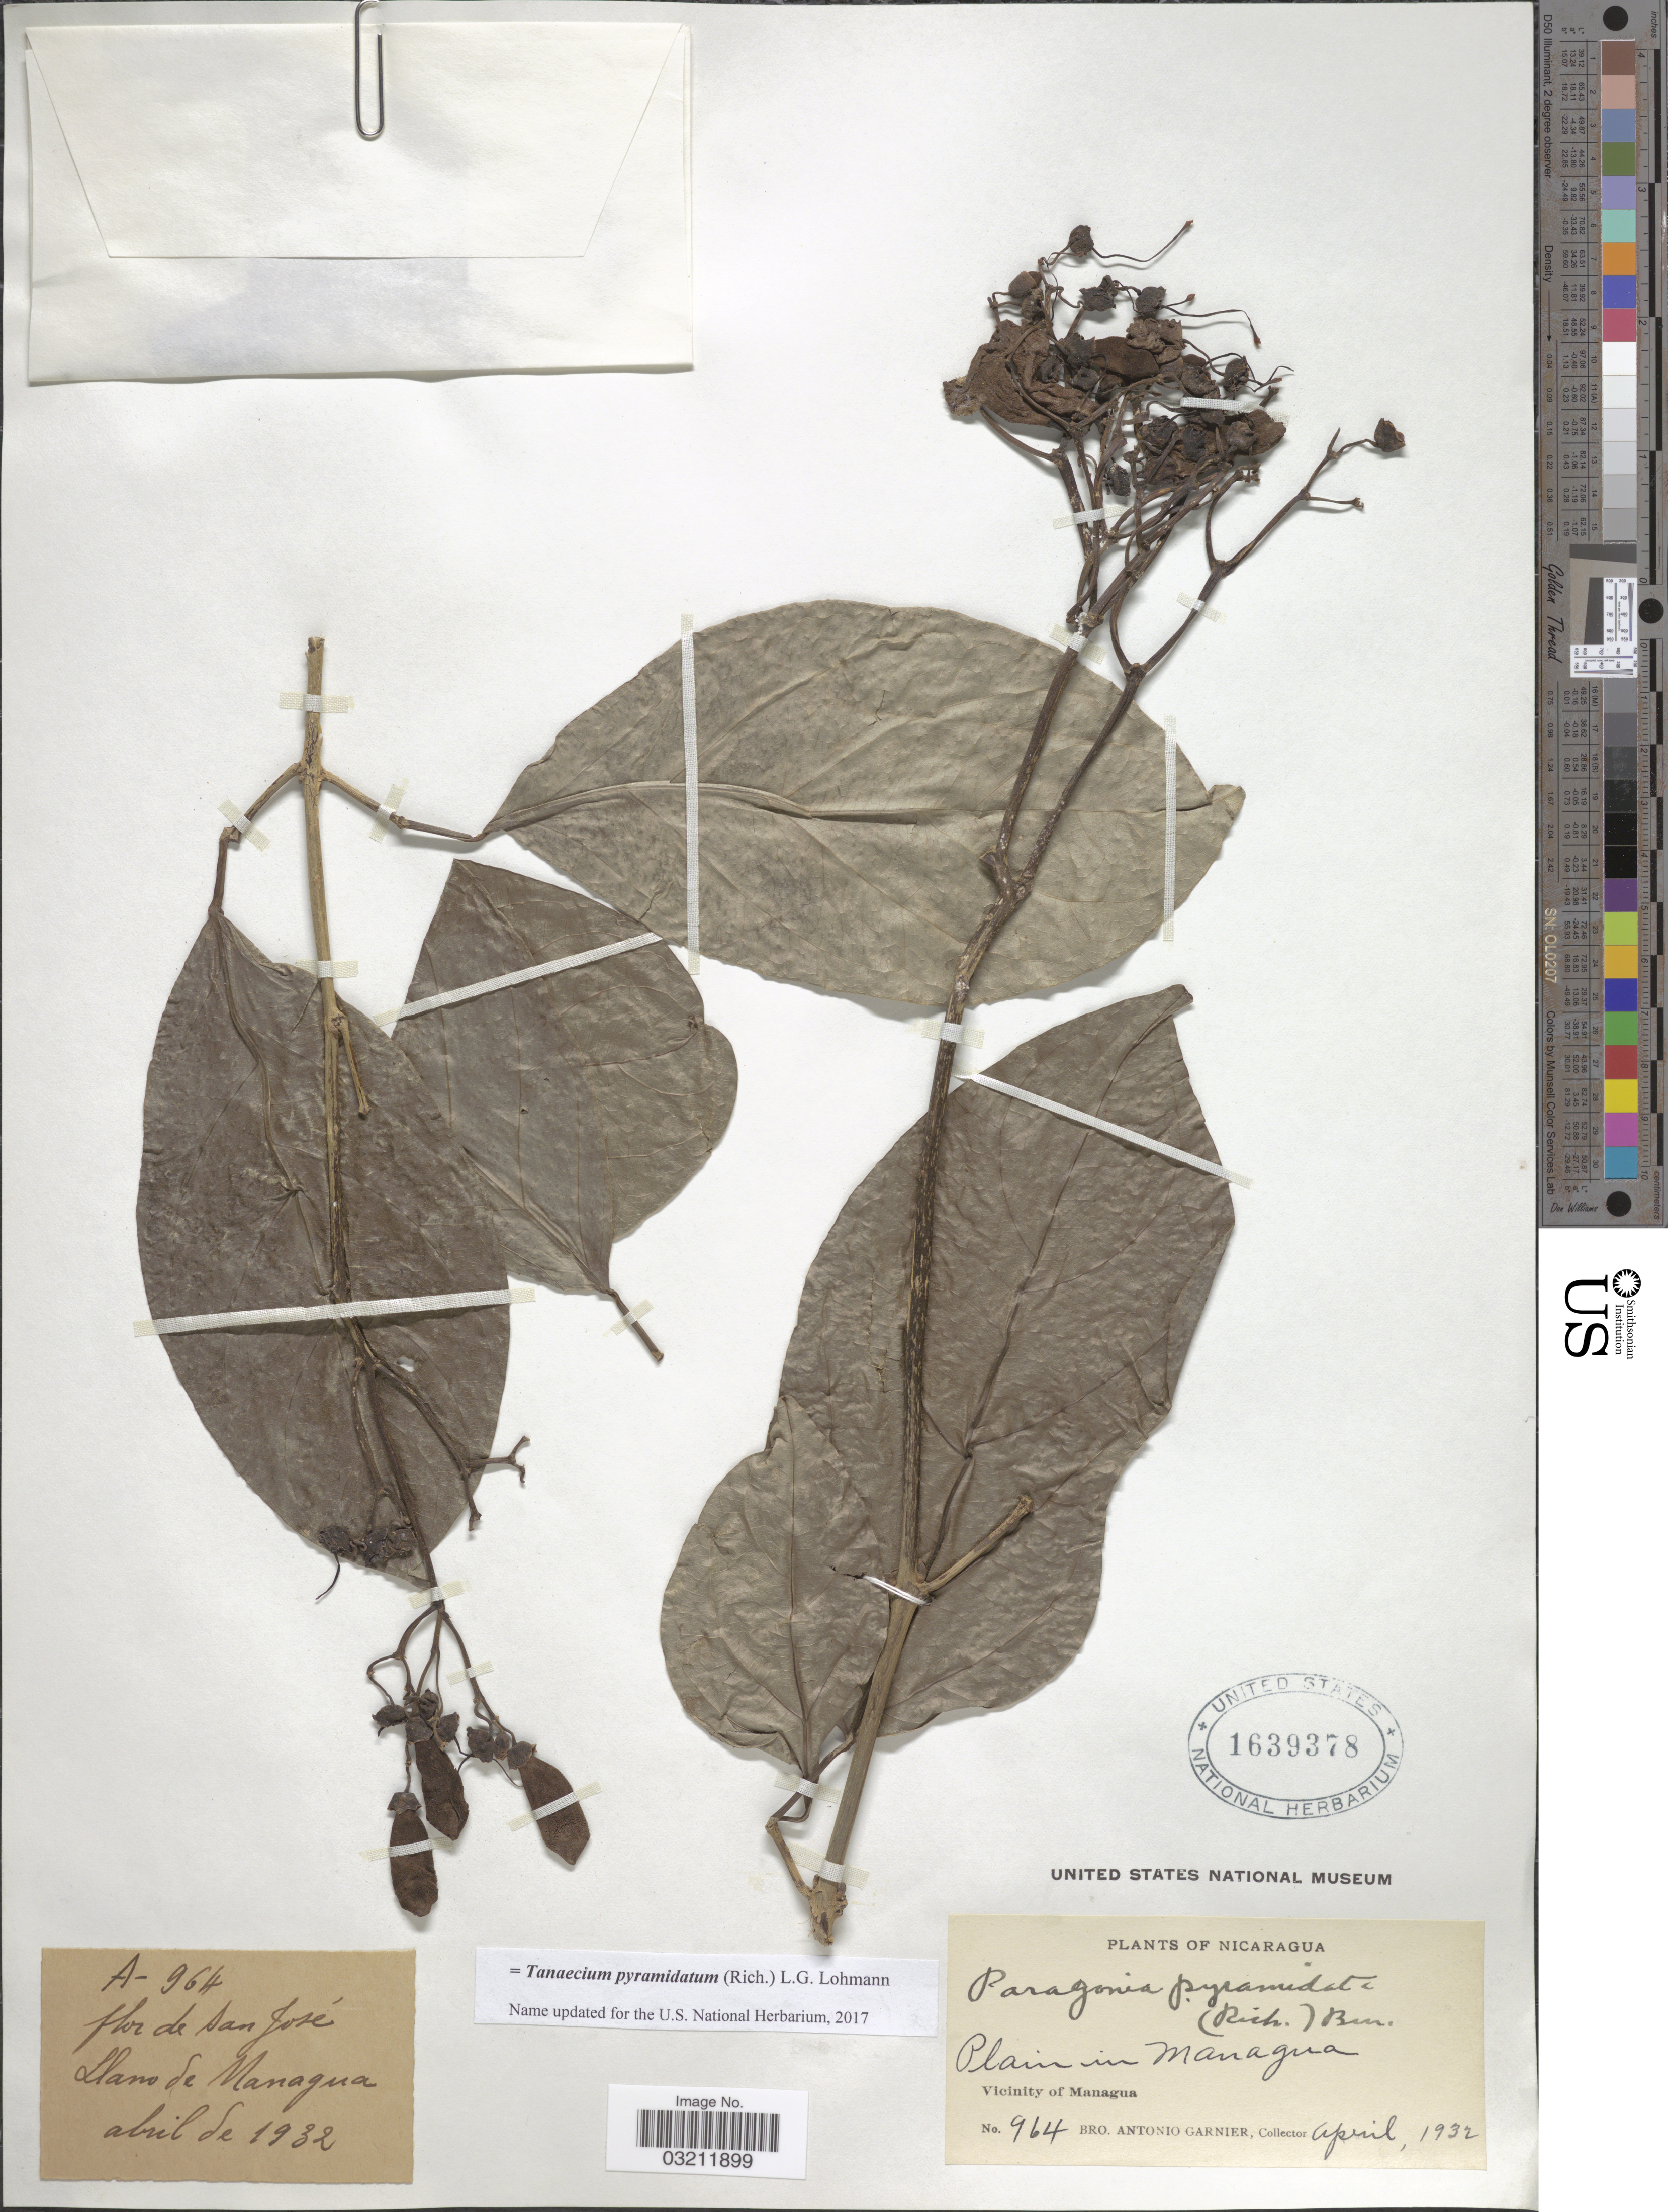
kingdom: Plantae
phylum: Tracheophyta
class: Magnoliopsida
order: Lamiales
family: Bignoniaceae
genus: Tanaecium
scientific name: Tanaecium pyramidatum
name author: (Rich.) L.G. Lohmann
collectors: Bro. A. Garnier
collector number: A-964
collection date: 1932-04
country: Nicaragua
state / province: Managua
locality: Plain in Managua, Vicinity of Managua. Llano de Managua.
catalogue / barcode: US 1639378